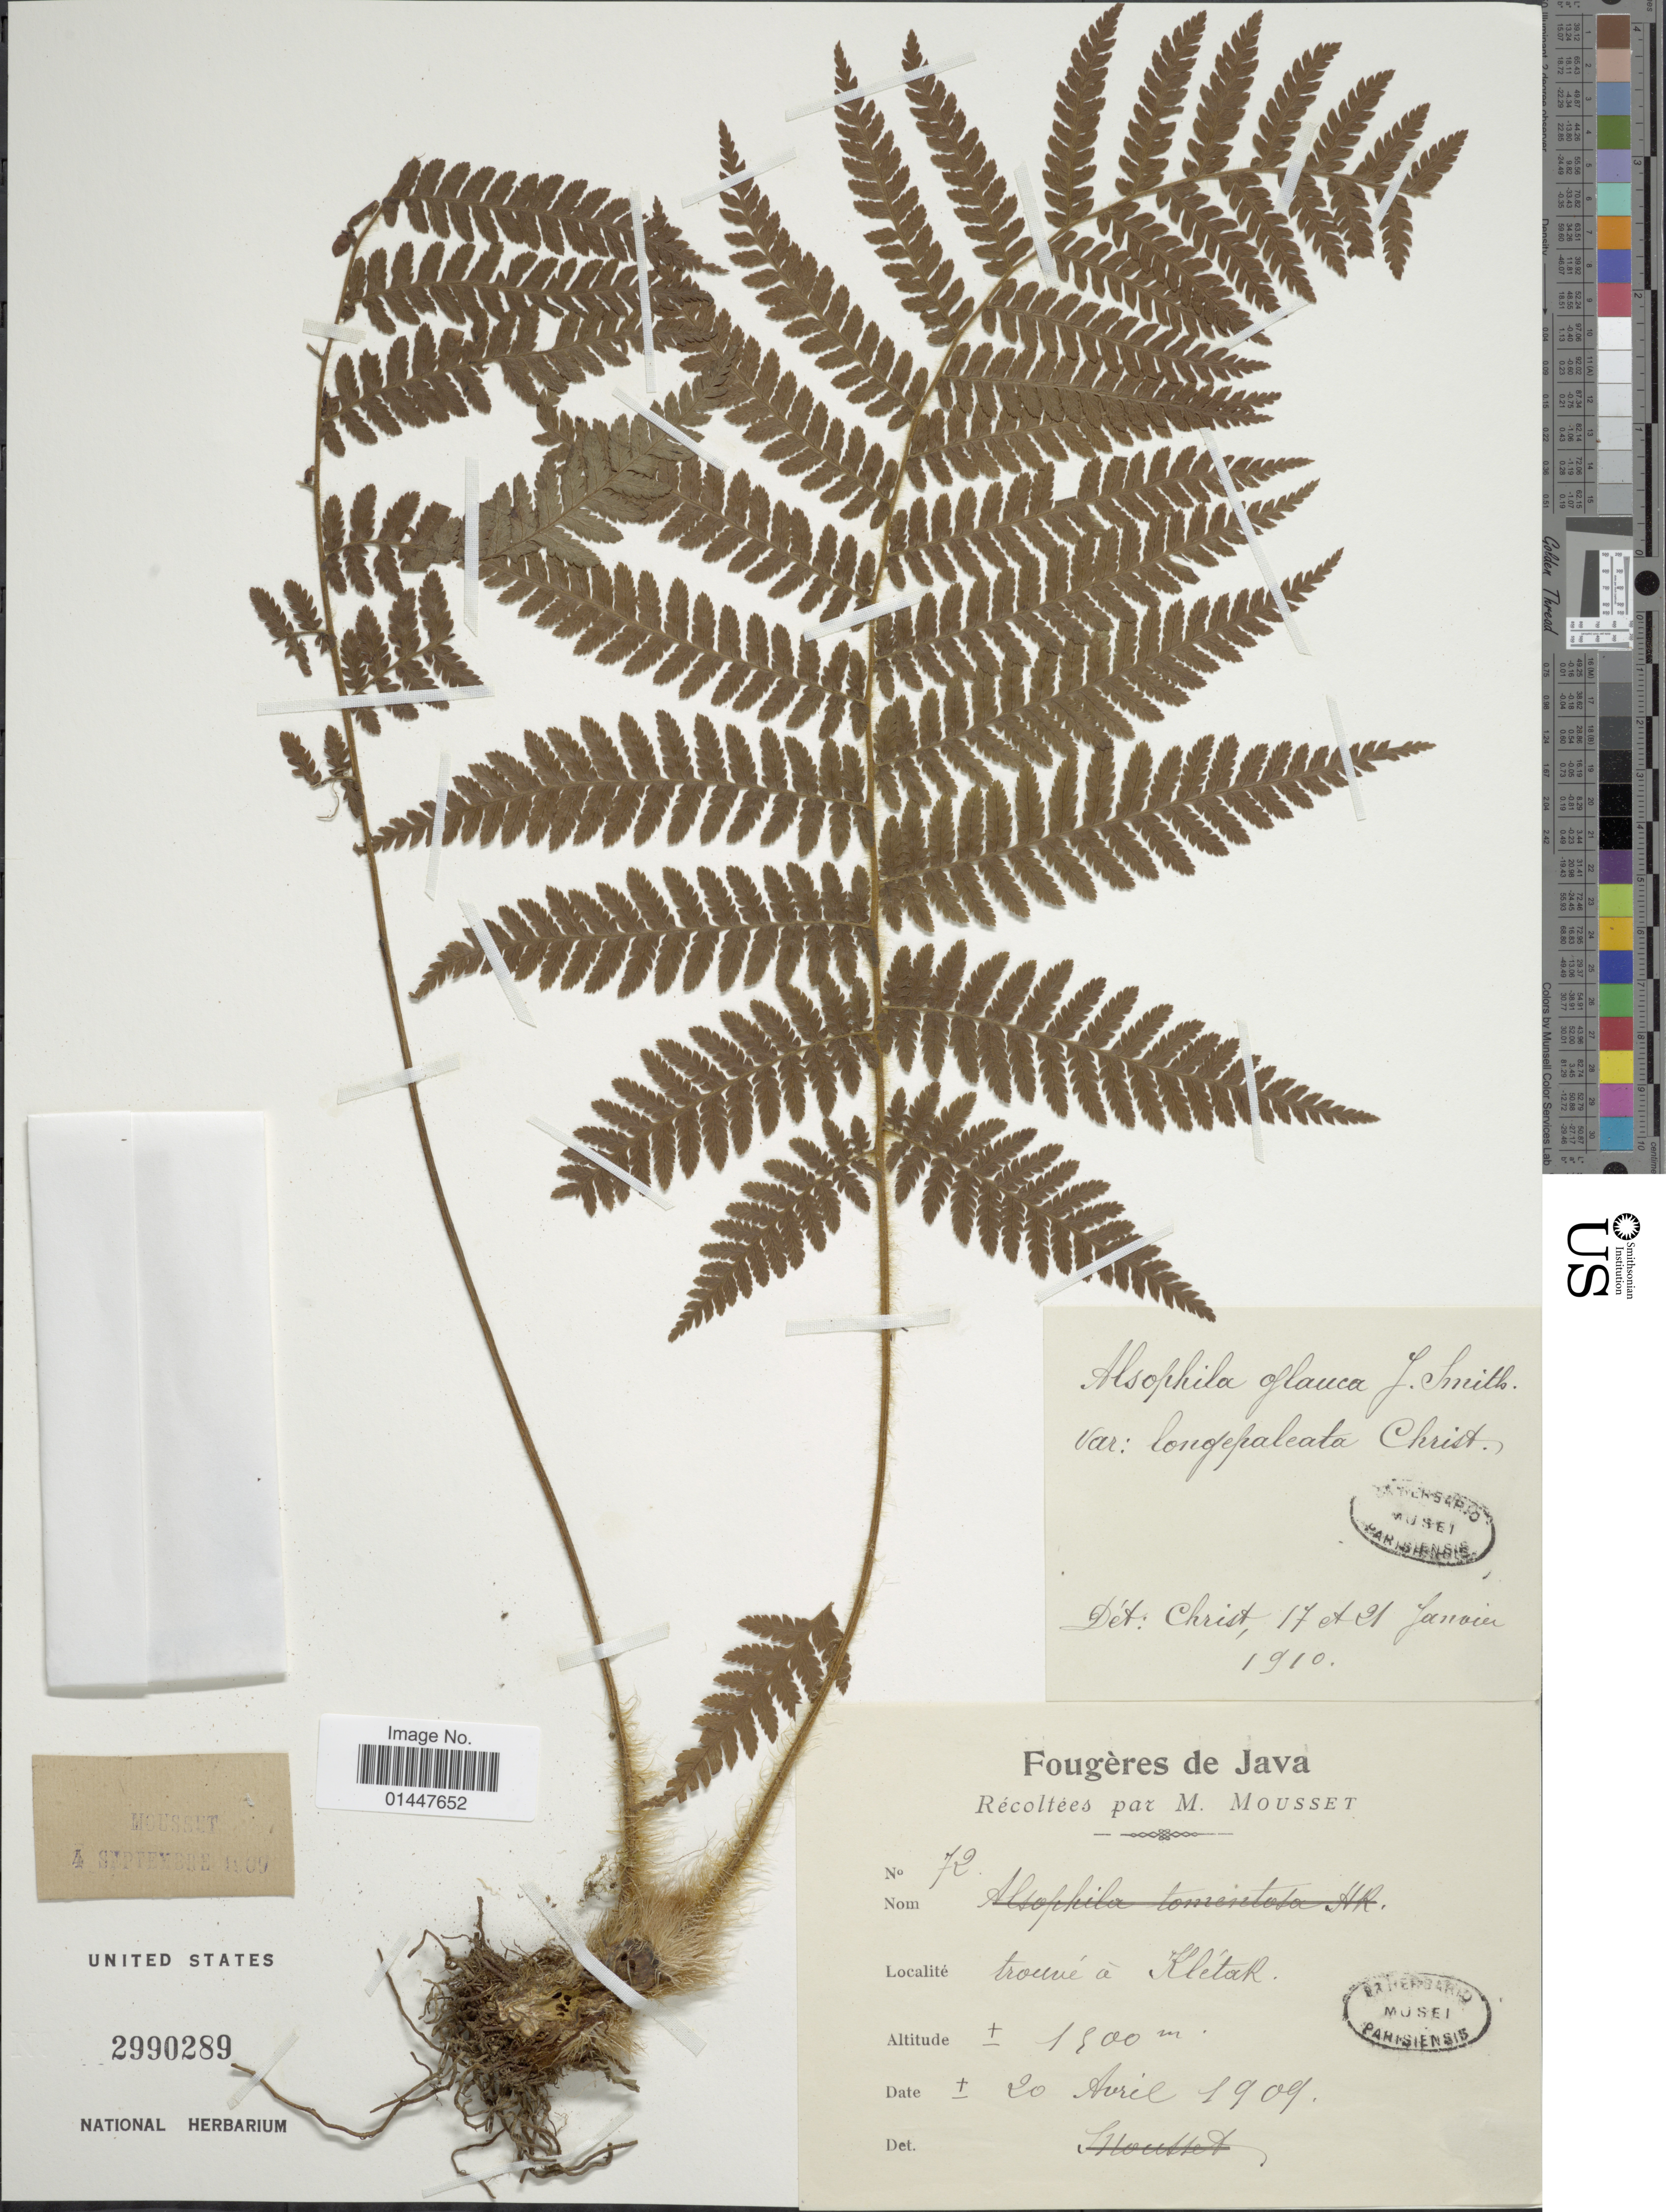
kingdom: Plantae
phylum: Tracheophyta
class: Polypodiopsida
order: Cyatheales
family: Cyatheaceae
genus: Sphaeropteris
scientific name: Sphaeropteris glauca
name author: (Blume) R.M. Tryon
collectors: M. Mousset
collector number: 72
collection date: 1909-04-20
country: Indonesia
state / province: Java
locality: Java. trouve a Kletar. [interpreted]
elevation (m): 1300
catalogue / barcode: US 2990289